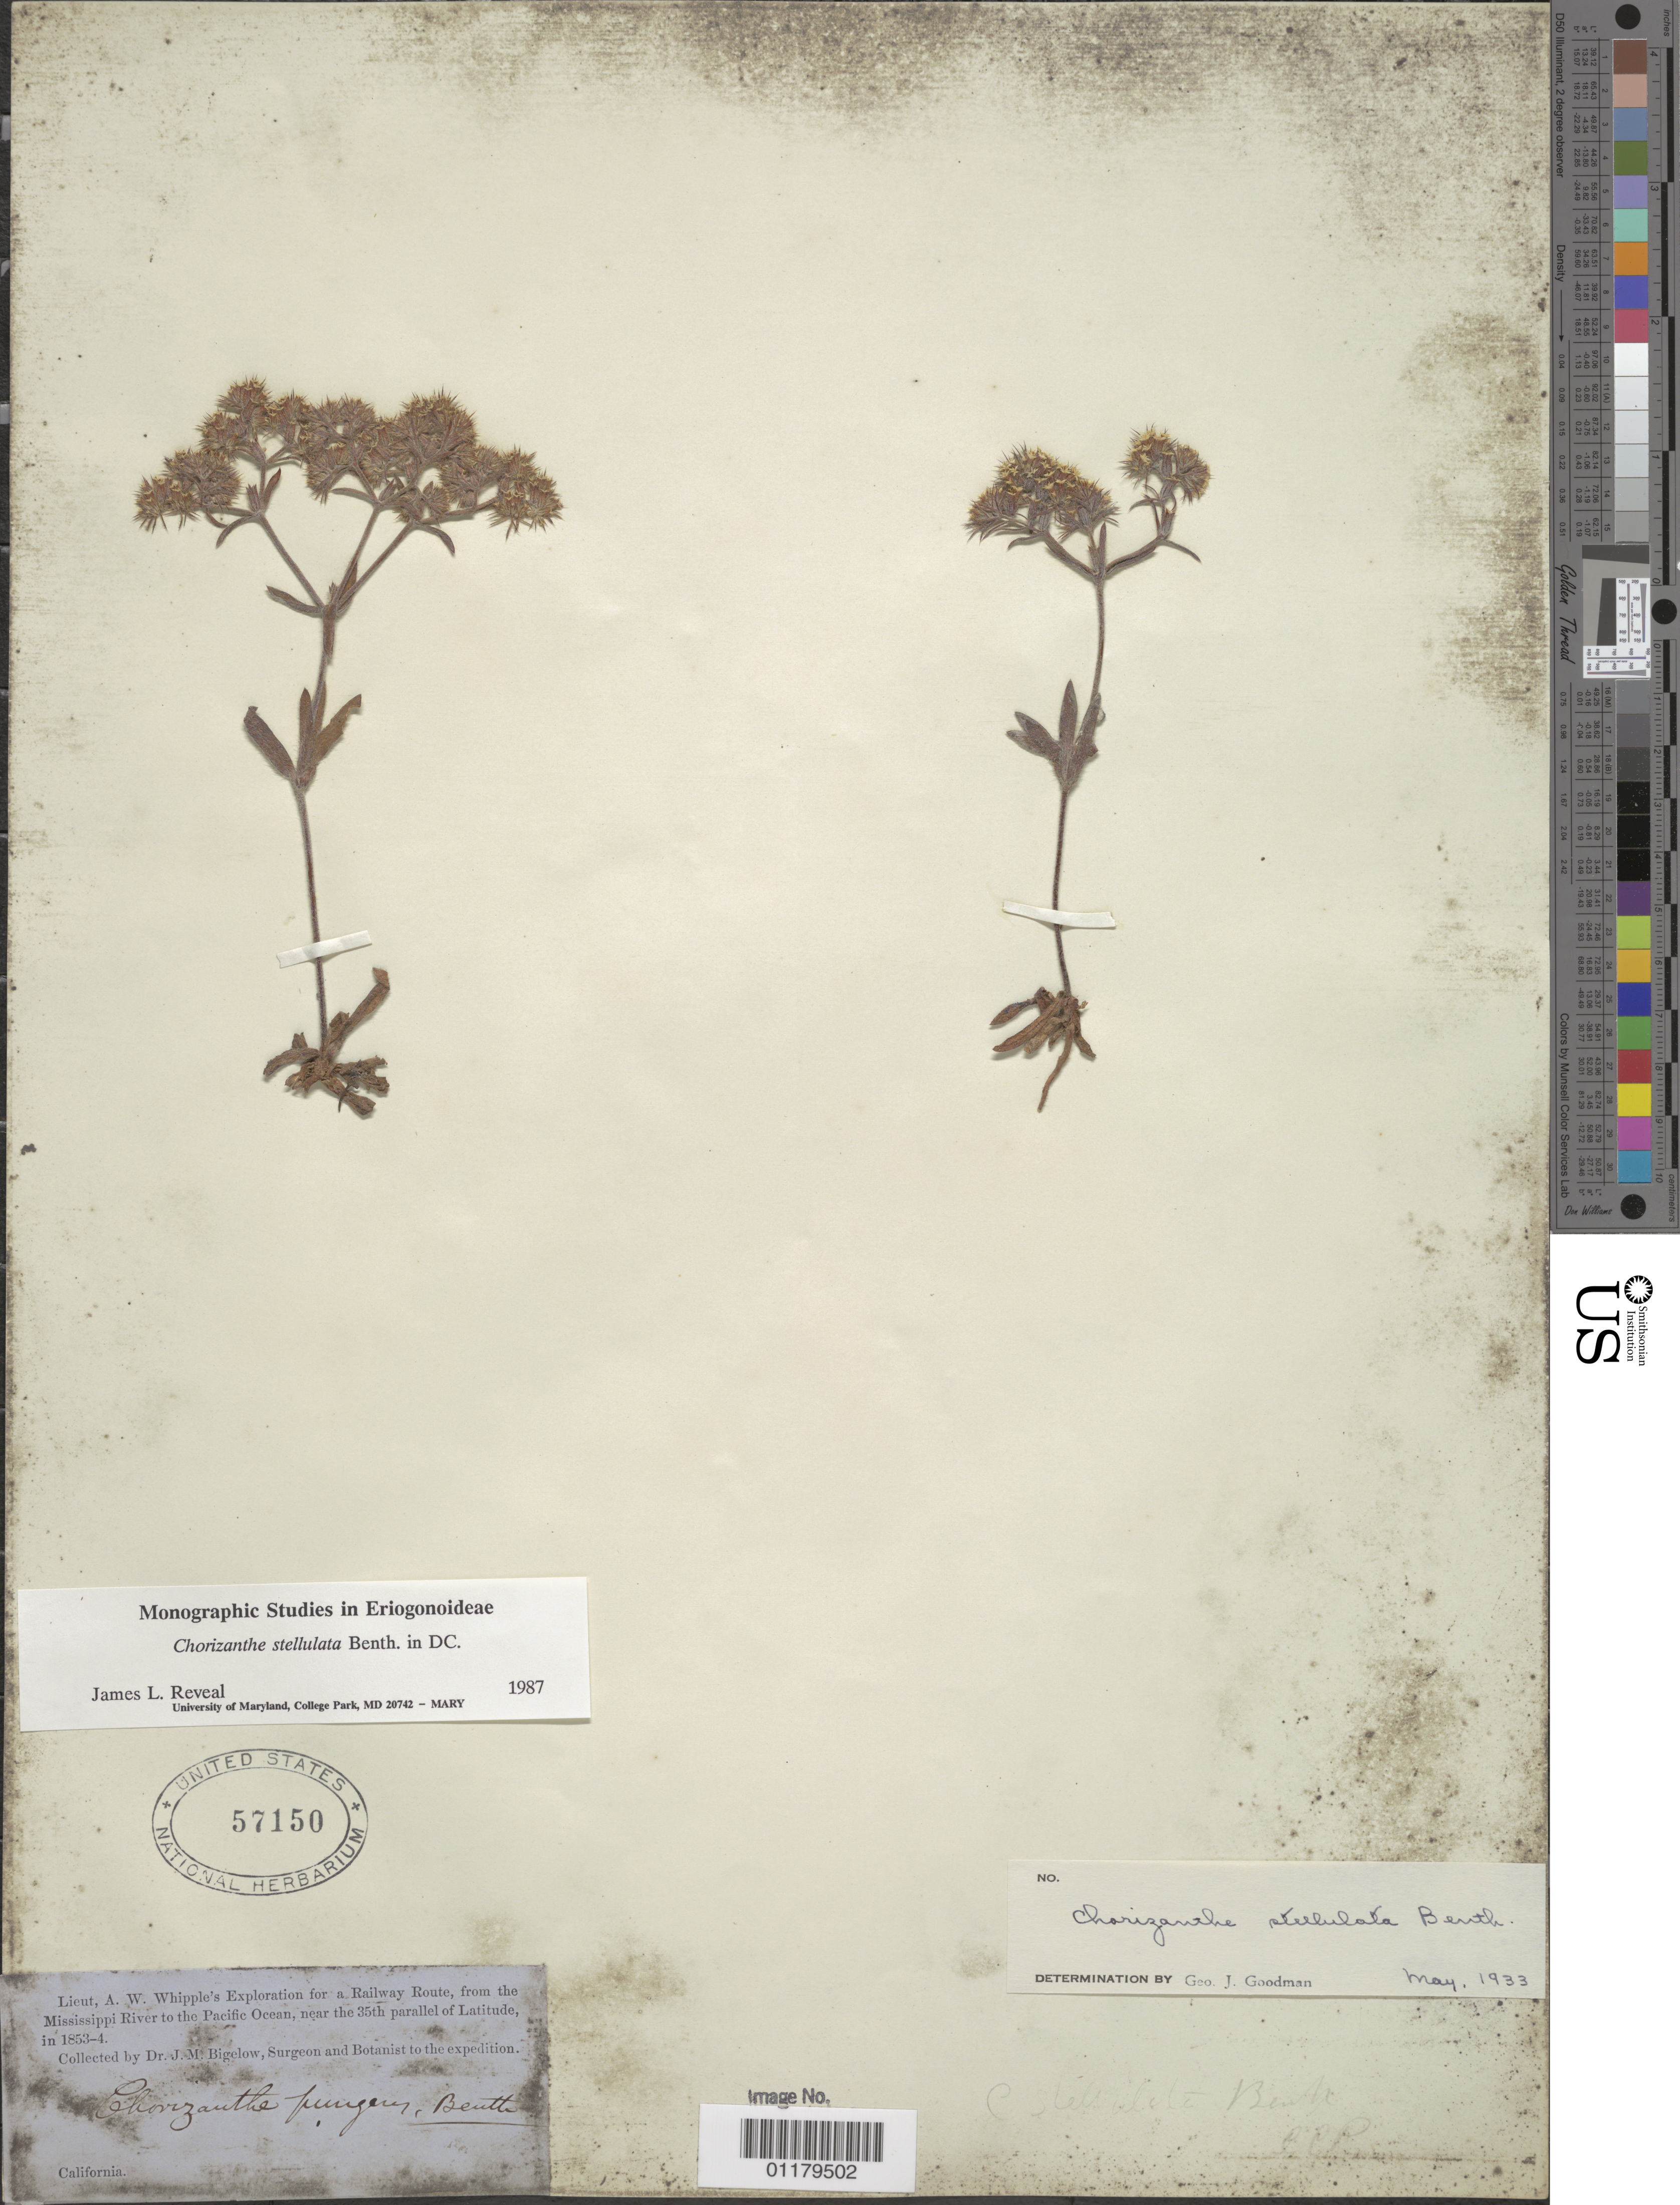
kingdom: Plantae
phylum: Tracheophyta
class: Magnoliopsida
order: Caryophyllales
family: Polygonaceae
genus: Chorizanthe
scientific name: Chorizanthe stellulata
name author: Benth.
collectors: J. M. Bigelow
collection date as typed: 1853 to -- --- 1854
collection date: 1853/1854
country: United States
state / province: California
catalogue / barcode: US 57150